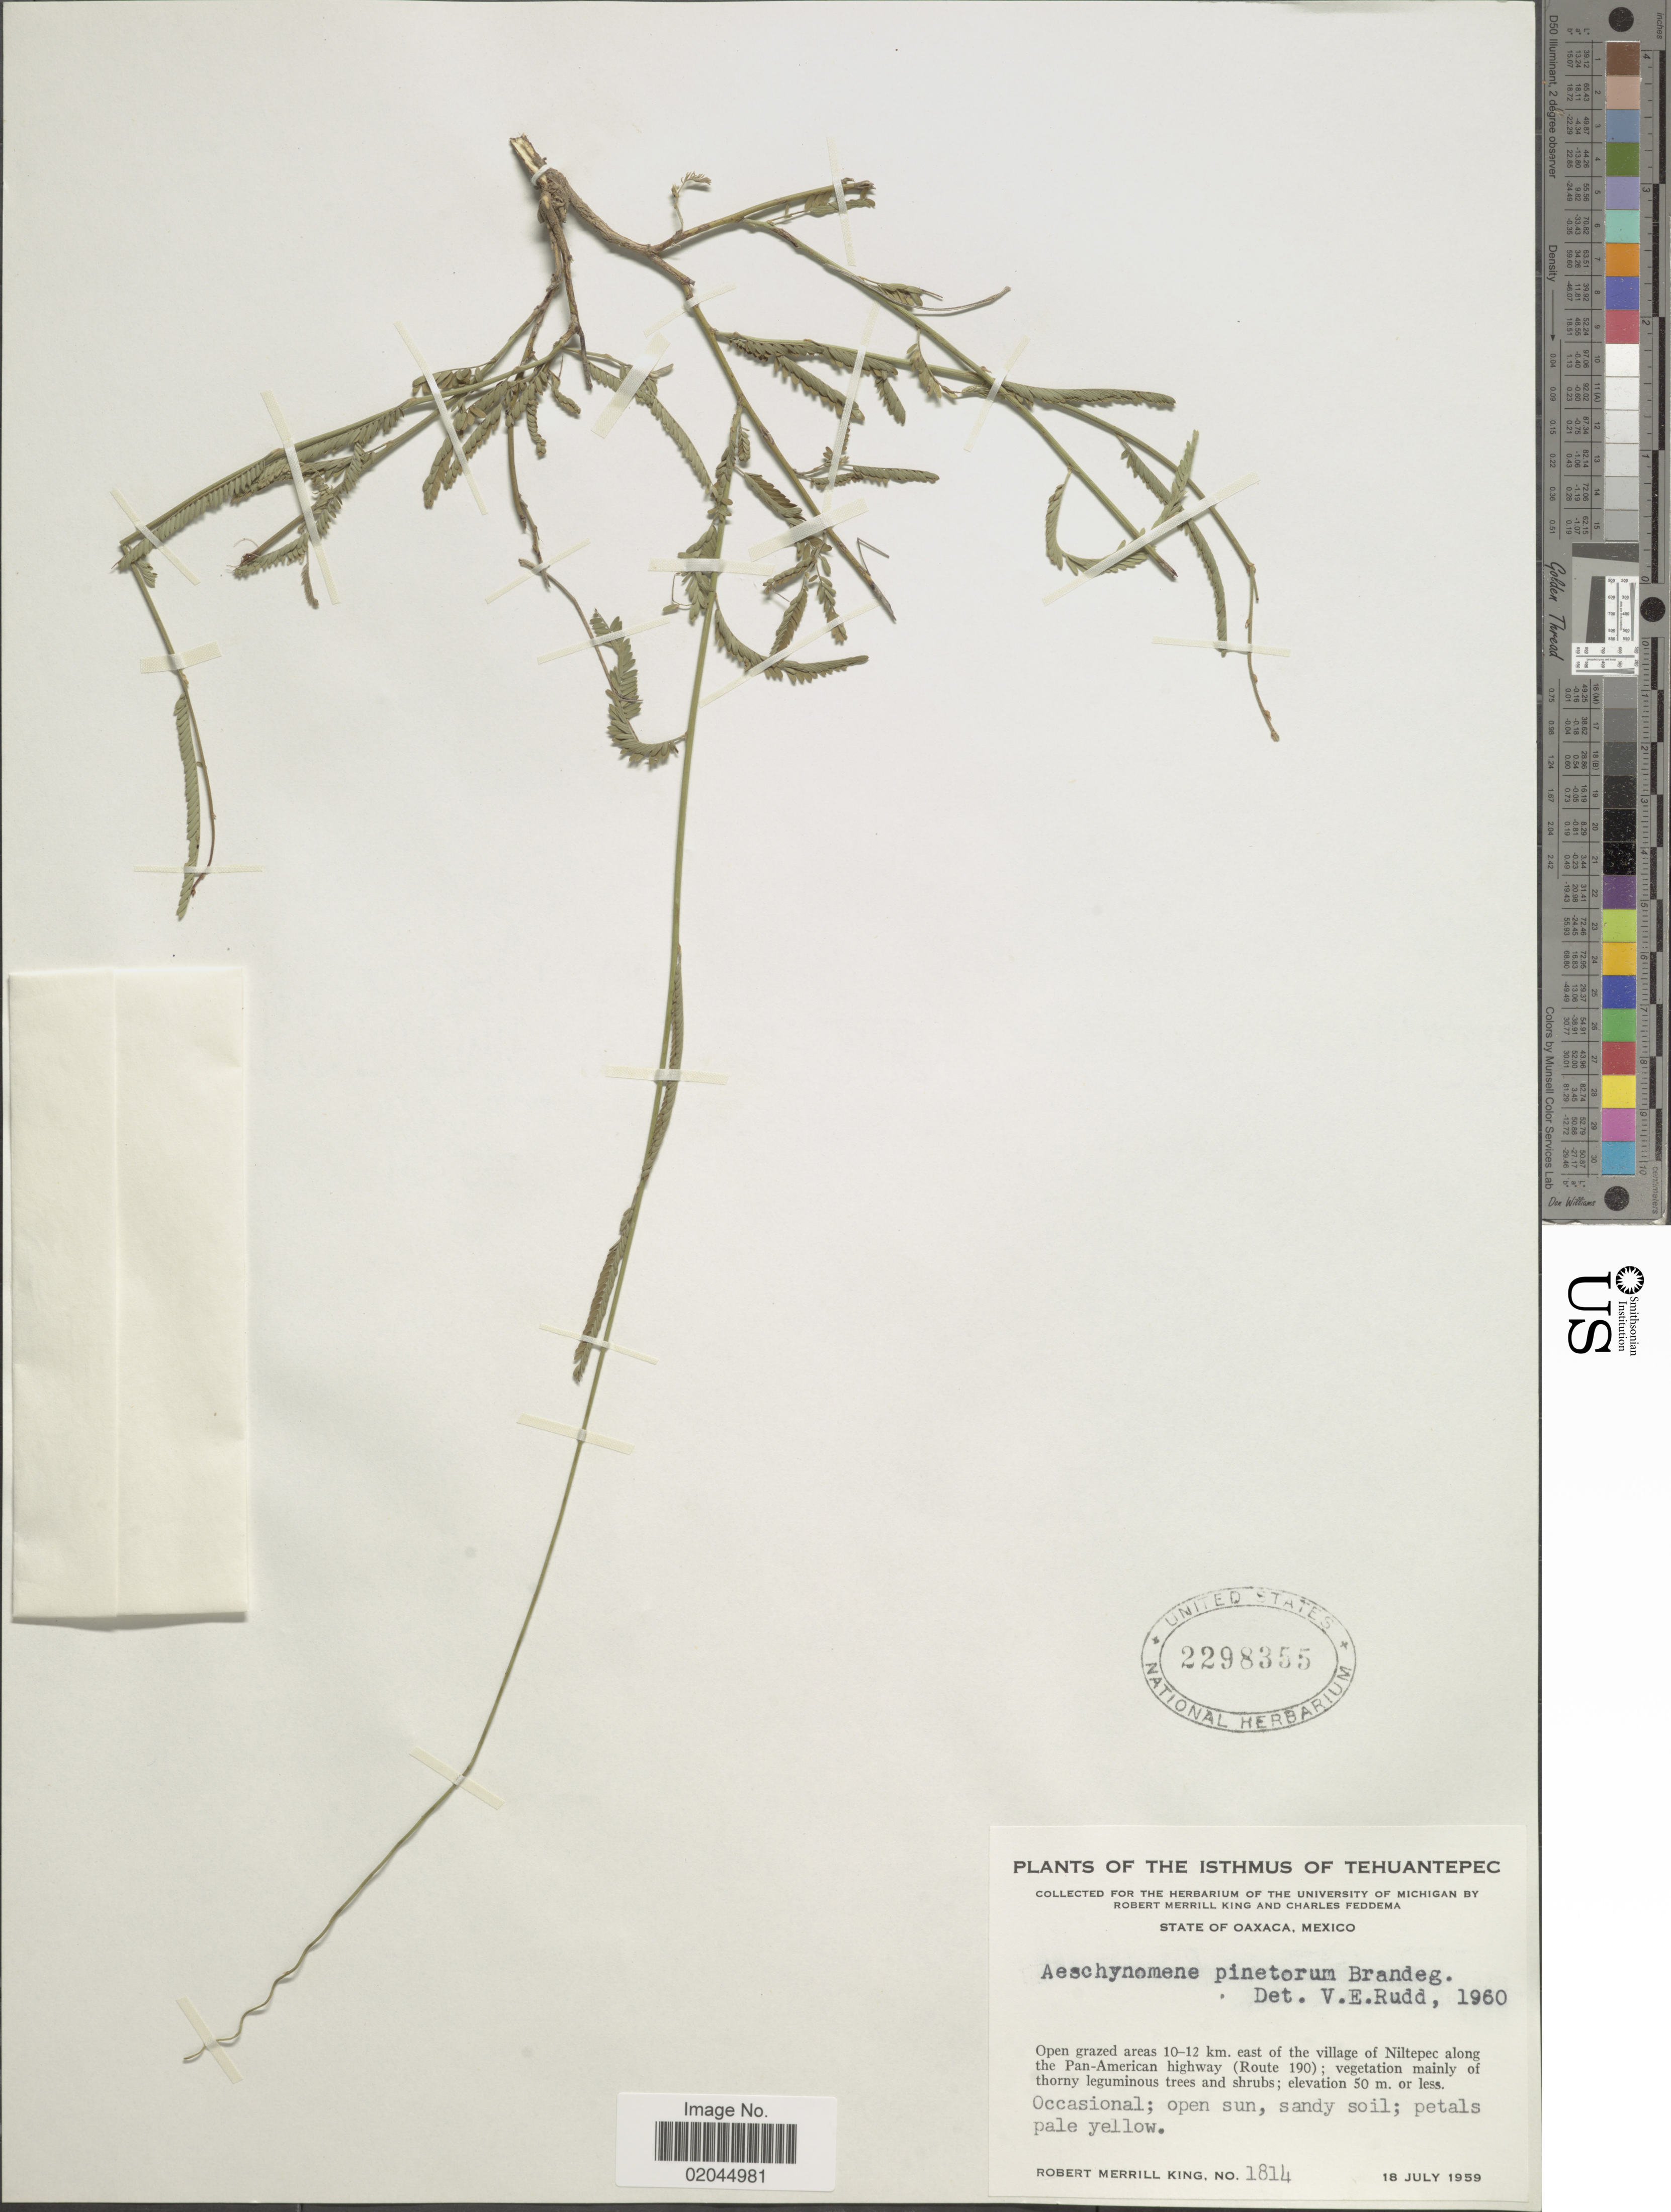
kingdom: Plantae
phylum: Tracheophyta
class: Magnoliopsida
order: Fabales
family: Fabaceae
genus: Aeschynomene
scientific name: Aeschynomene pinetorum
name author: Brandegee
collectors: R. M. King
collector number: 1814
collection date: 1959-07-18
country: Mexico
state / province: Oaxaca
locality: State of Oaxaca, Mexico, The Isthmus of Tehuantepec, Open grazed areas 10-12 km east of the village of Nilteoec along the pan-American highway (Route 190)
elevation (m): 50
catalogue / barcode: US 2298355